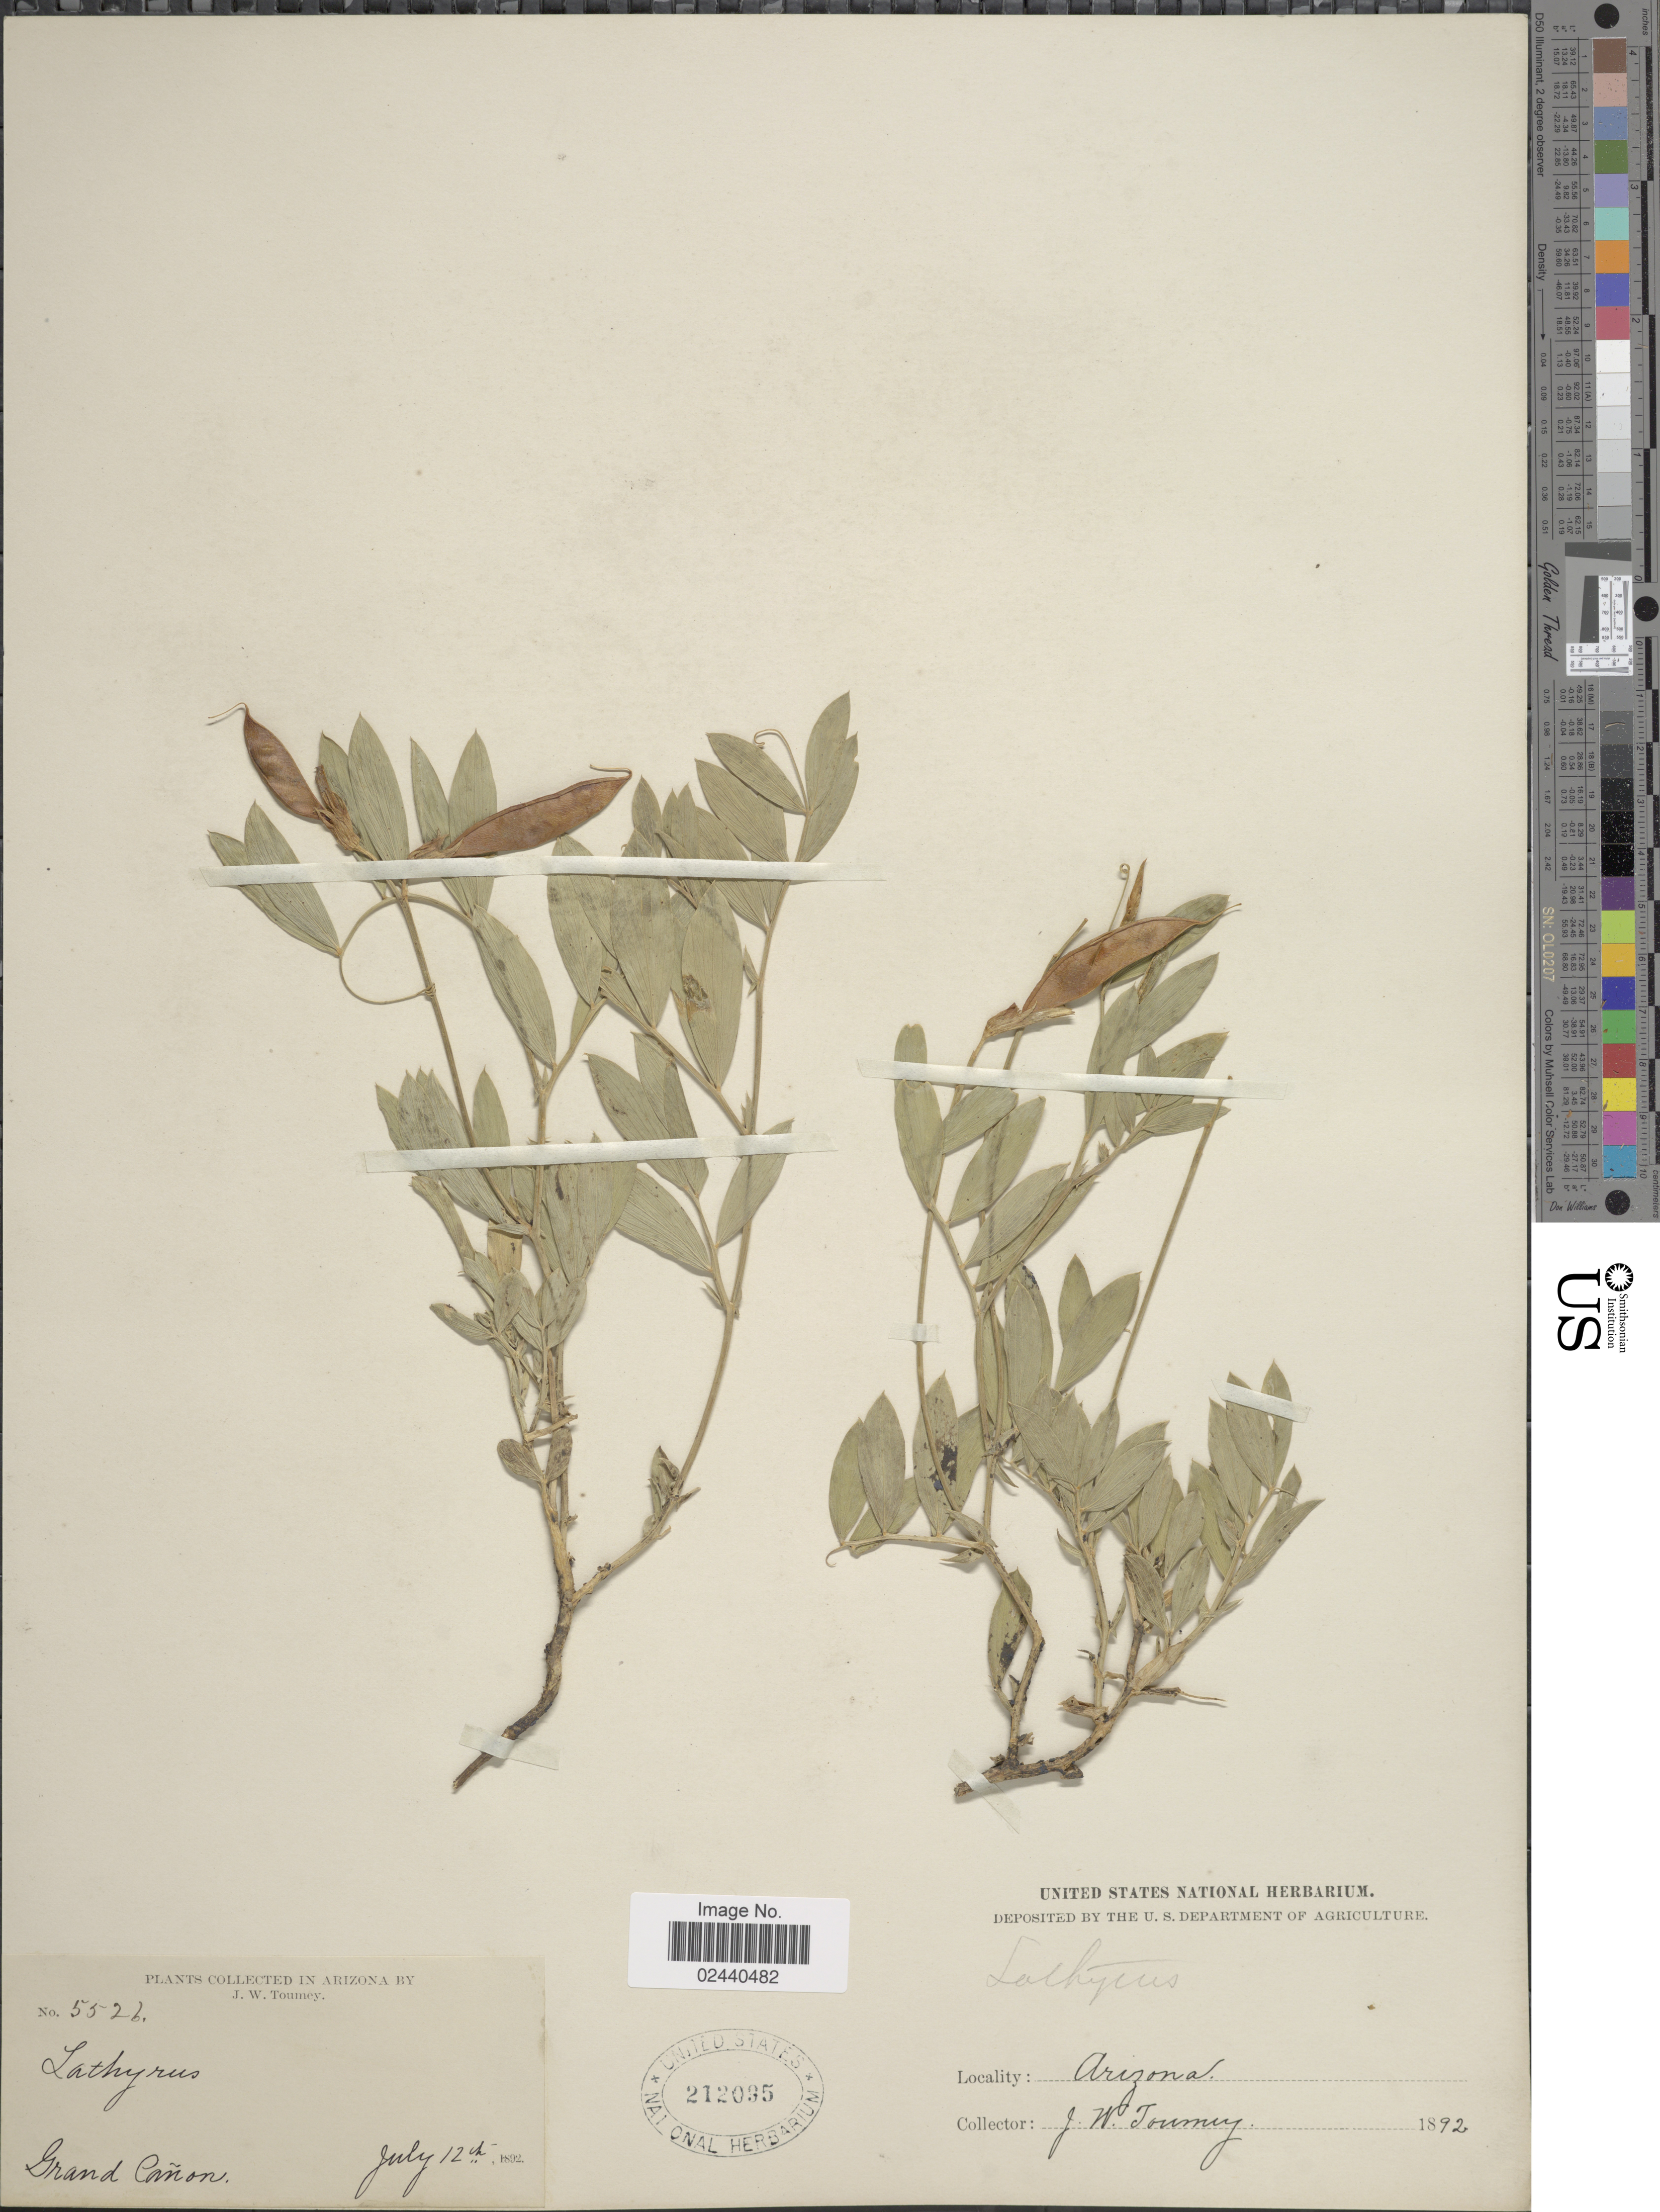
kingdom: Plantae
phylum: Tracheophyta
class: Magnoliopsida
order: Fabales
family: Fabaceae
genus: Lathyrus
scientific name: Lathyrus eucosmus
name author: Butters & H. St. John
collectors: J. W. Toumey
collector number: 5526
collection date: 1892-07-12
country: United States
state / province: Arizona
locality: Grand Canon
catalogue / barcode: US 212095